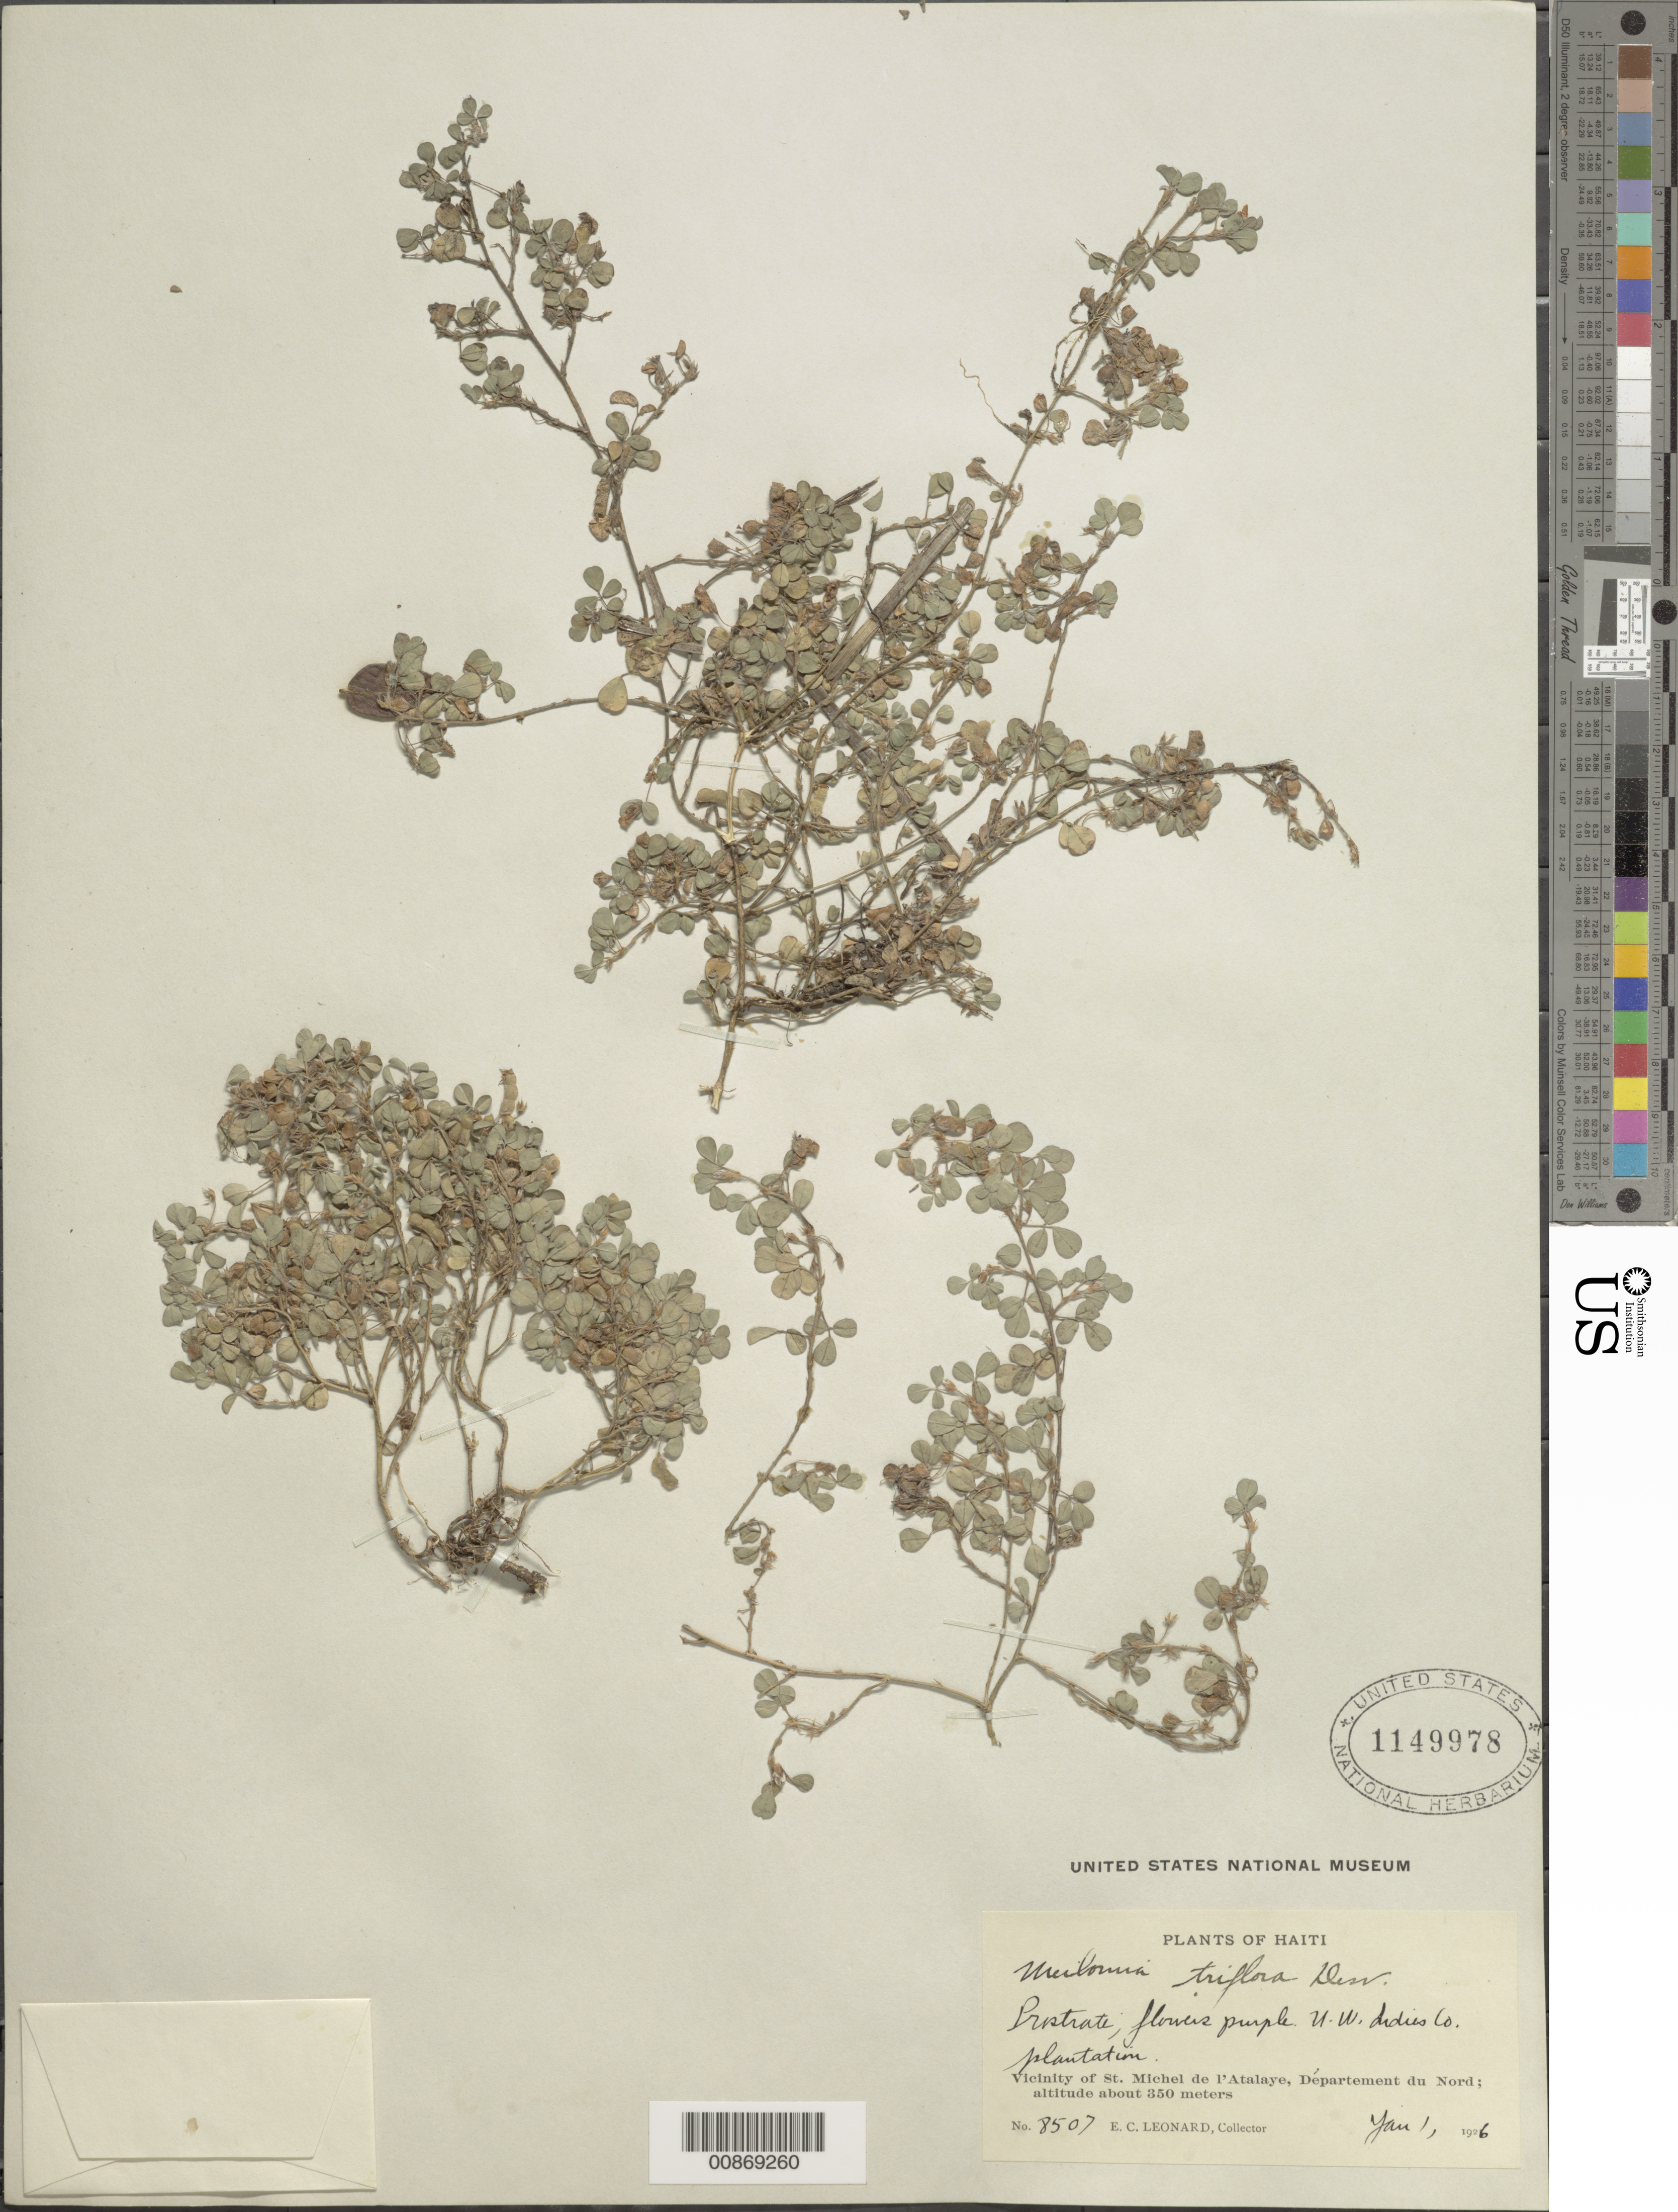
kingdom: Plantae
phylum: Tracheophyta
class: Magnoliopsida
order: Fabales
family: Fabaceae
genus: Grona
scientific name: Grona triflora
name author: (L.) H. Ohashi & K. Ohashi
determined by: Strong, Mark T., (BOT), Smithsonian Institution - National Museum of Natural History (UNITED STATES)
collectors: E. C. Leonard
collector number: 8507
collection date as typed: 01 Jan 1926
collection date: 1926-01-01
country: Haiti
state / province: Nord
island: Hispaniola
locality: Vicinity of St. Michel de l'Atalaye. U. W. Indies Co. plantation.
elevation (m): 350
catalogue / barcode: US 1149978